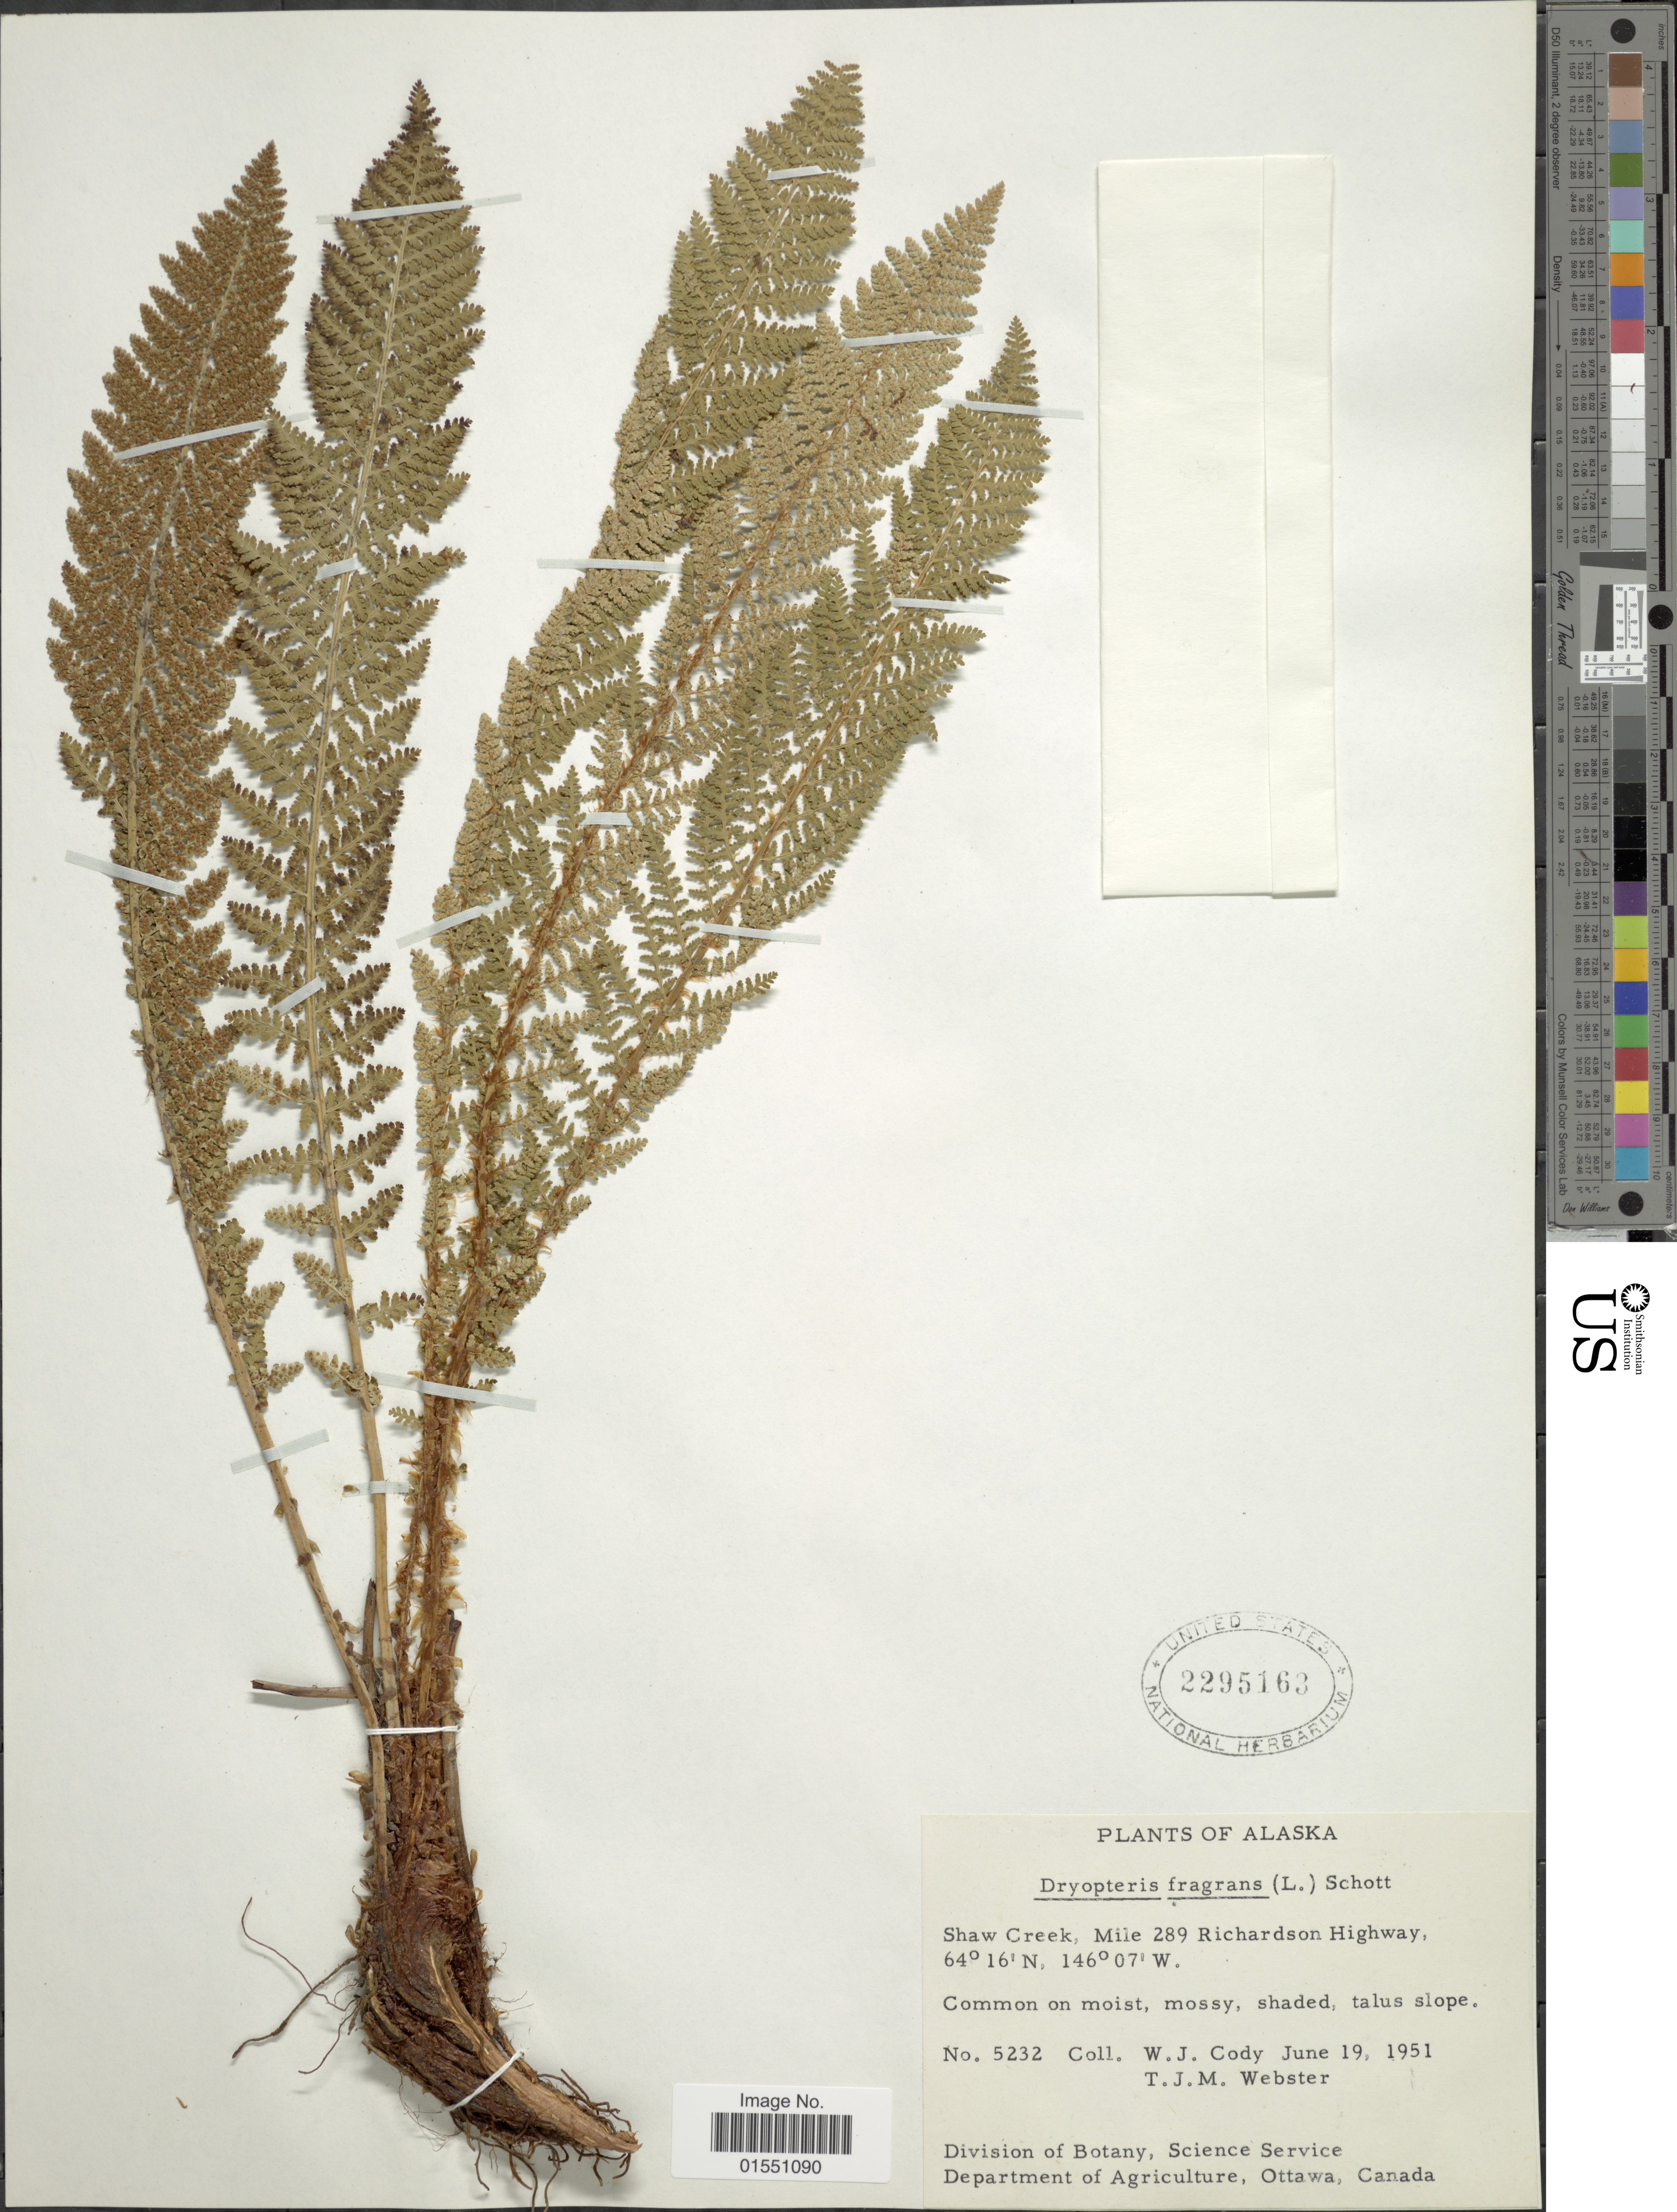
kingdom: Plantae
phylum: Tracheophyta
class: Polypodiopsida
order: Polypodiales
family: Dryopteridaceae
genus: Dryopteris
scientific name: Dryopteris fragrans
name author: (L.) Schott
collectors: W. Cody & T. J. Webster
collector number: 5232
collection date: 1951-06-19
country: United States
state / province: Alaska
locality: Shaw Creek, Mile 289 Richardson Highway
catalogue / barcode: US 2295163